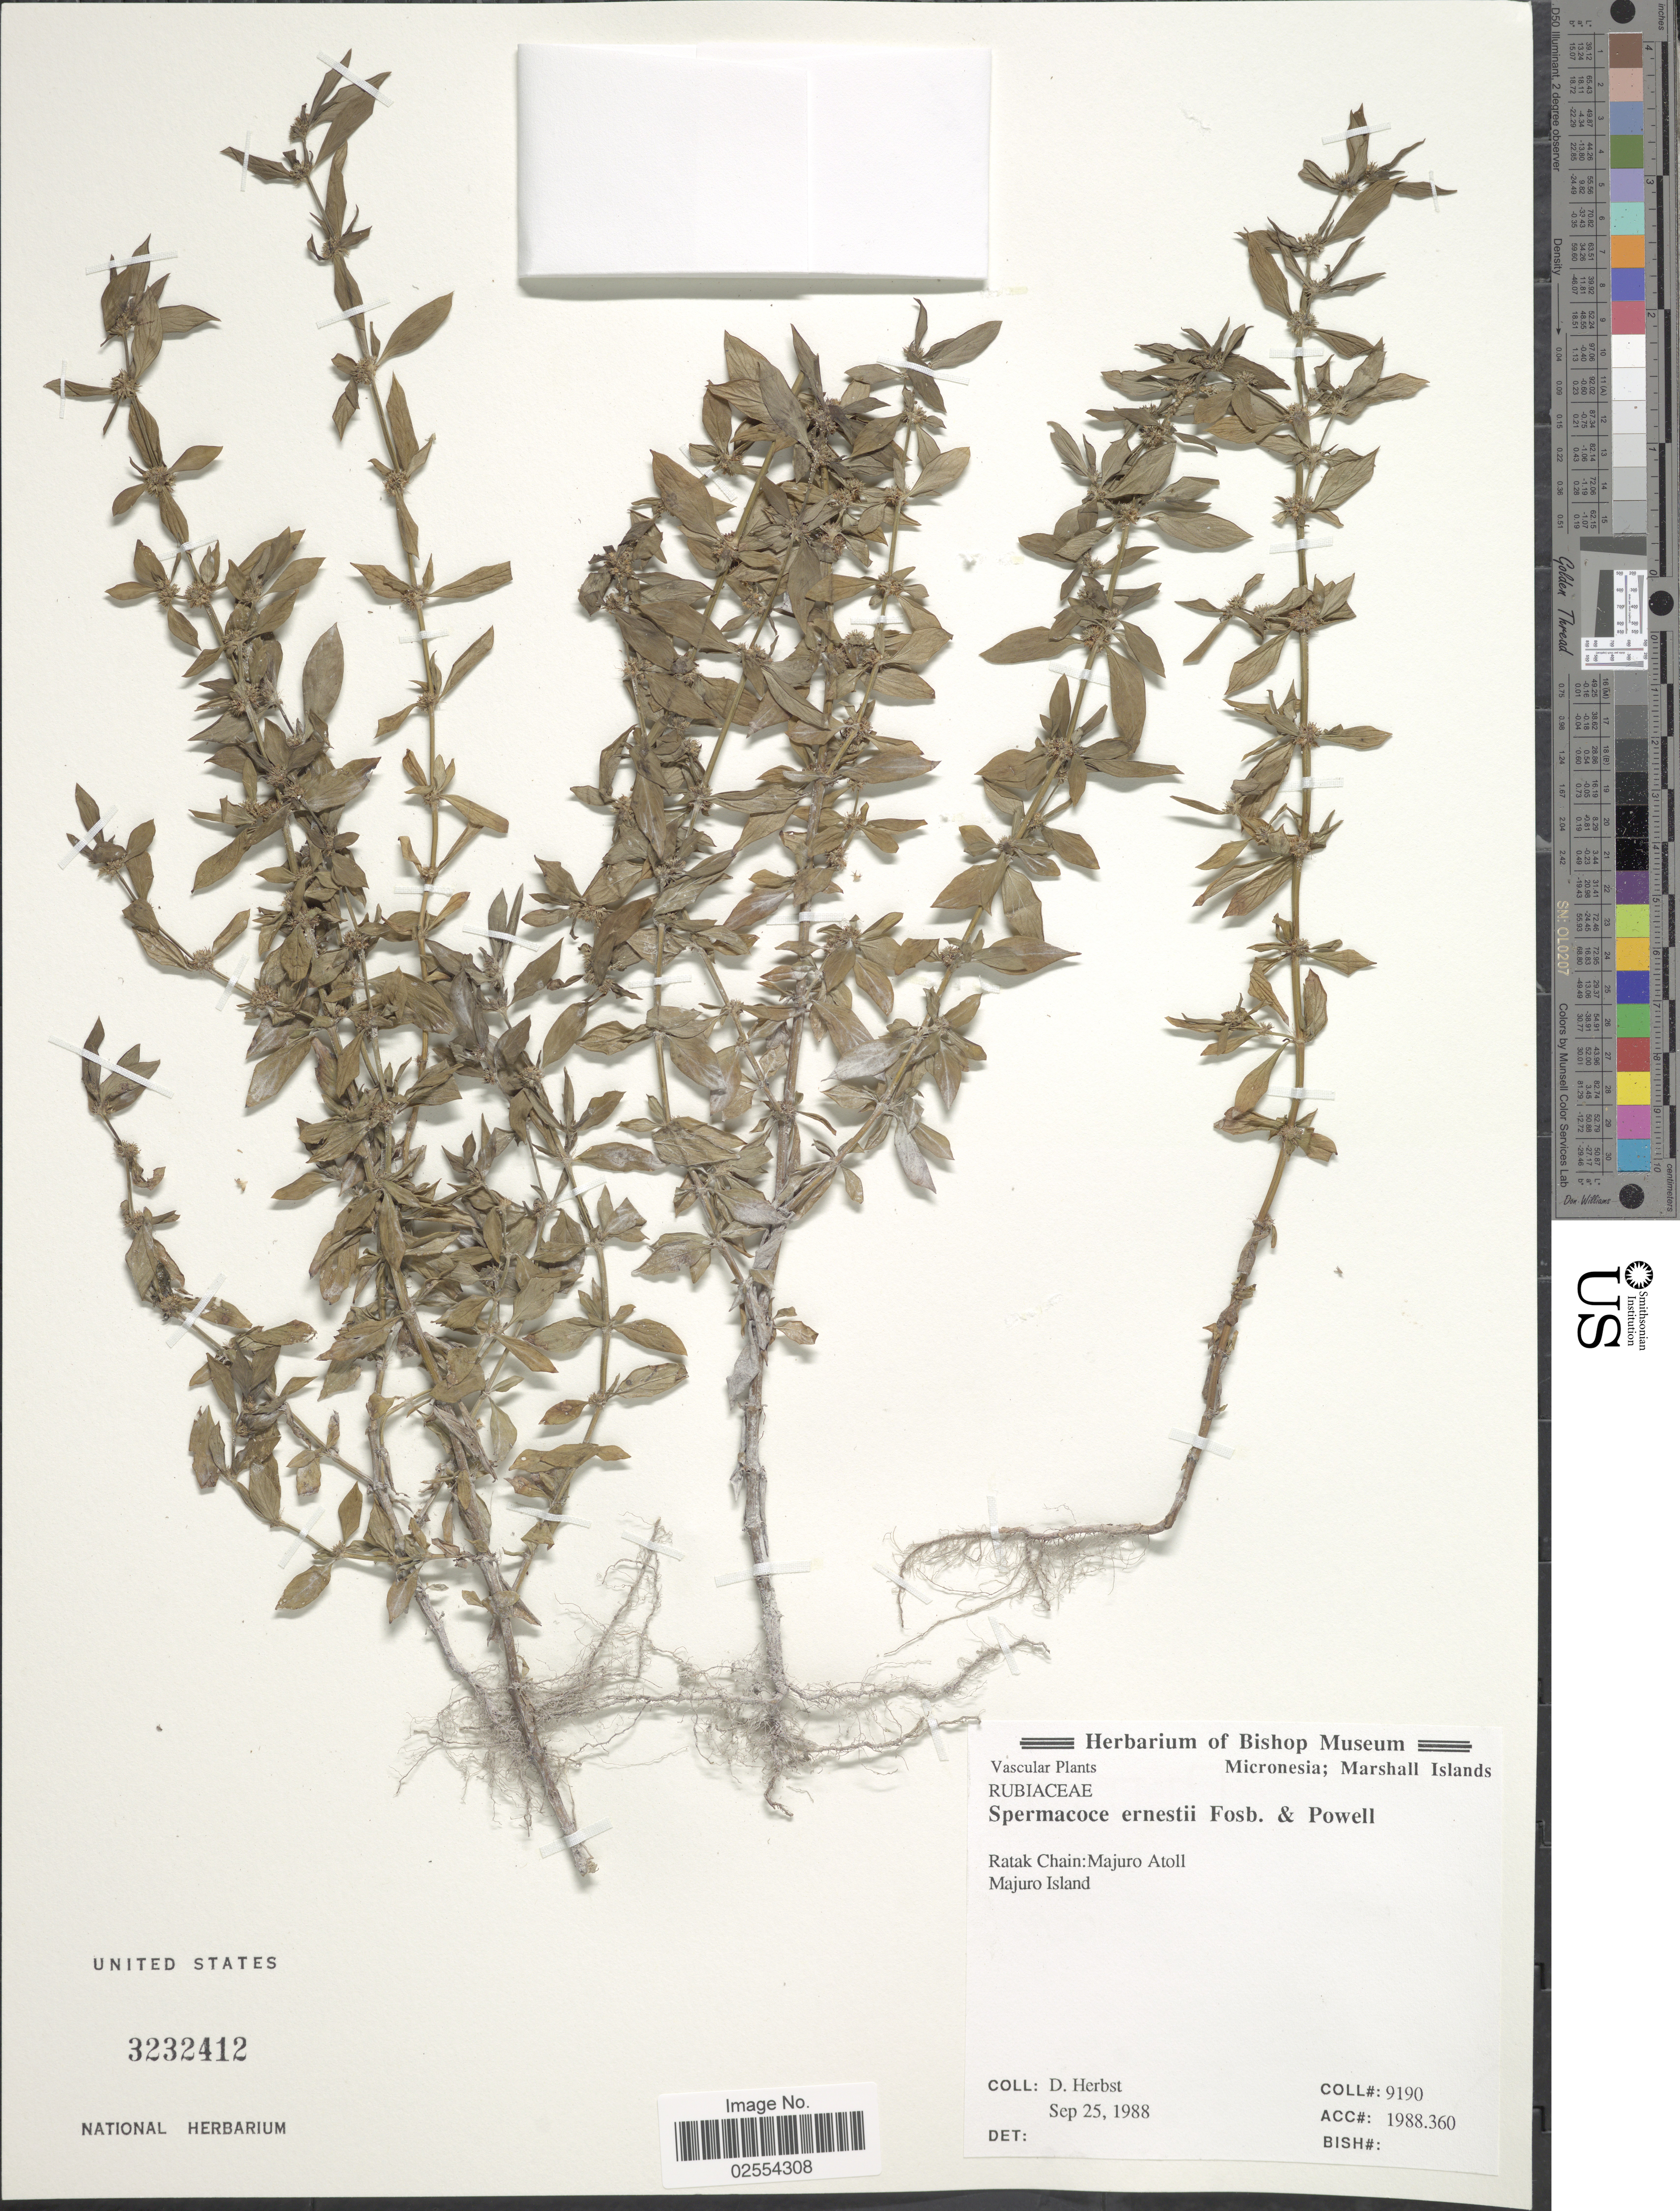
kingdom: Plantae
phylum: Tracheophyta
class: Magnoliopsida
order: Gentianales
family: Rubiaceae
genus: Spermacoce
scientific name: Spermacoce ernstii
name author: Fosberg & D.A. Powell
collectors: D. Herbst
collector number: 9190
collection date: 1988-09-25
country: Marshall Islands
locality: Micronesia, Ratak Chain: Majuro Atoll, Majuro Island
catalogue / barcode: US 3232412